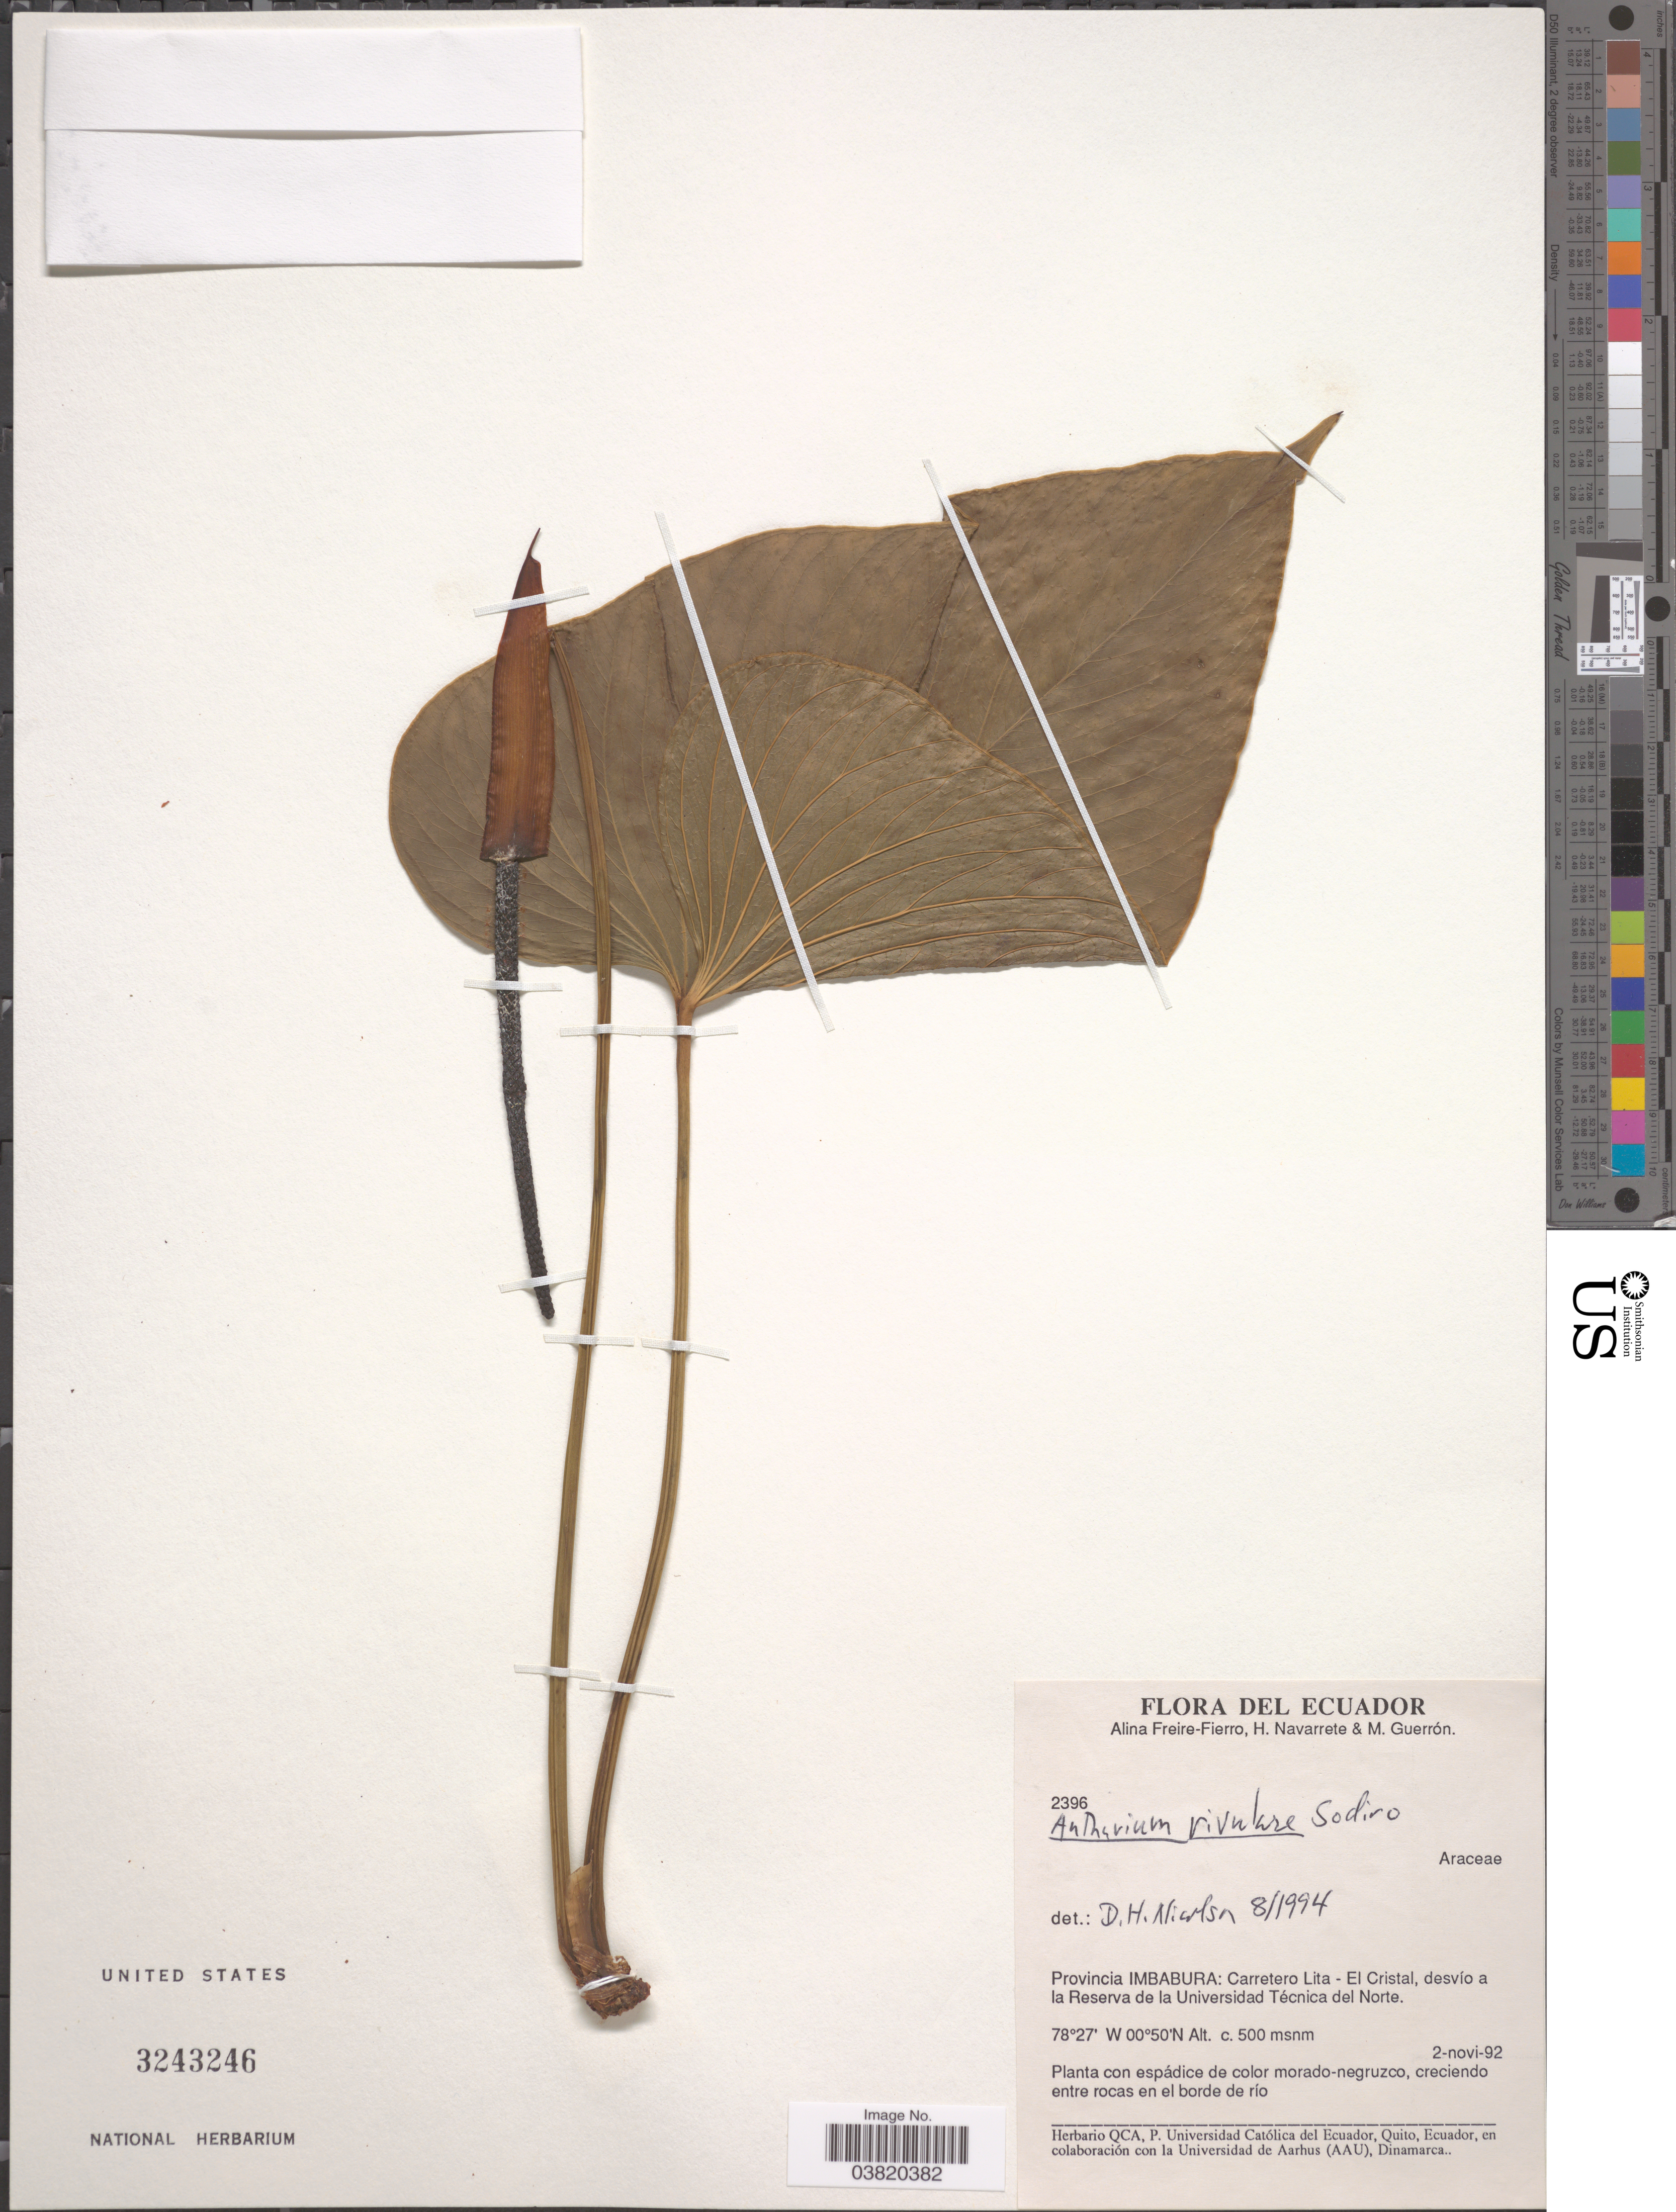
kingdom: Plantae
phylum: Tracheophyta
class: Liliopsida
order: Alismatales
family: Araceae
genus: Anthurium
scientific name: Anthurium rivulare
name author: Sodiro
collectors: A. Freire-Fierro, H. Navarrete & M. Guerron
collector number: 2396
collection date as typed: Transcribed d/m/y: 2/11/92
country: Ecuador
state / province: Imbabura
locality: Carretero Lita - El Cristal, desvío a la Reserva de la Universidad Técnica del Norte.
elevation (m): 500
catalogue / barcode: US 3243246